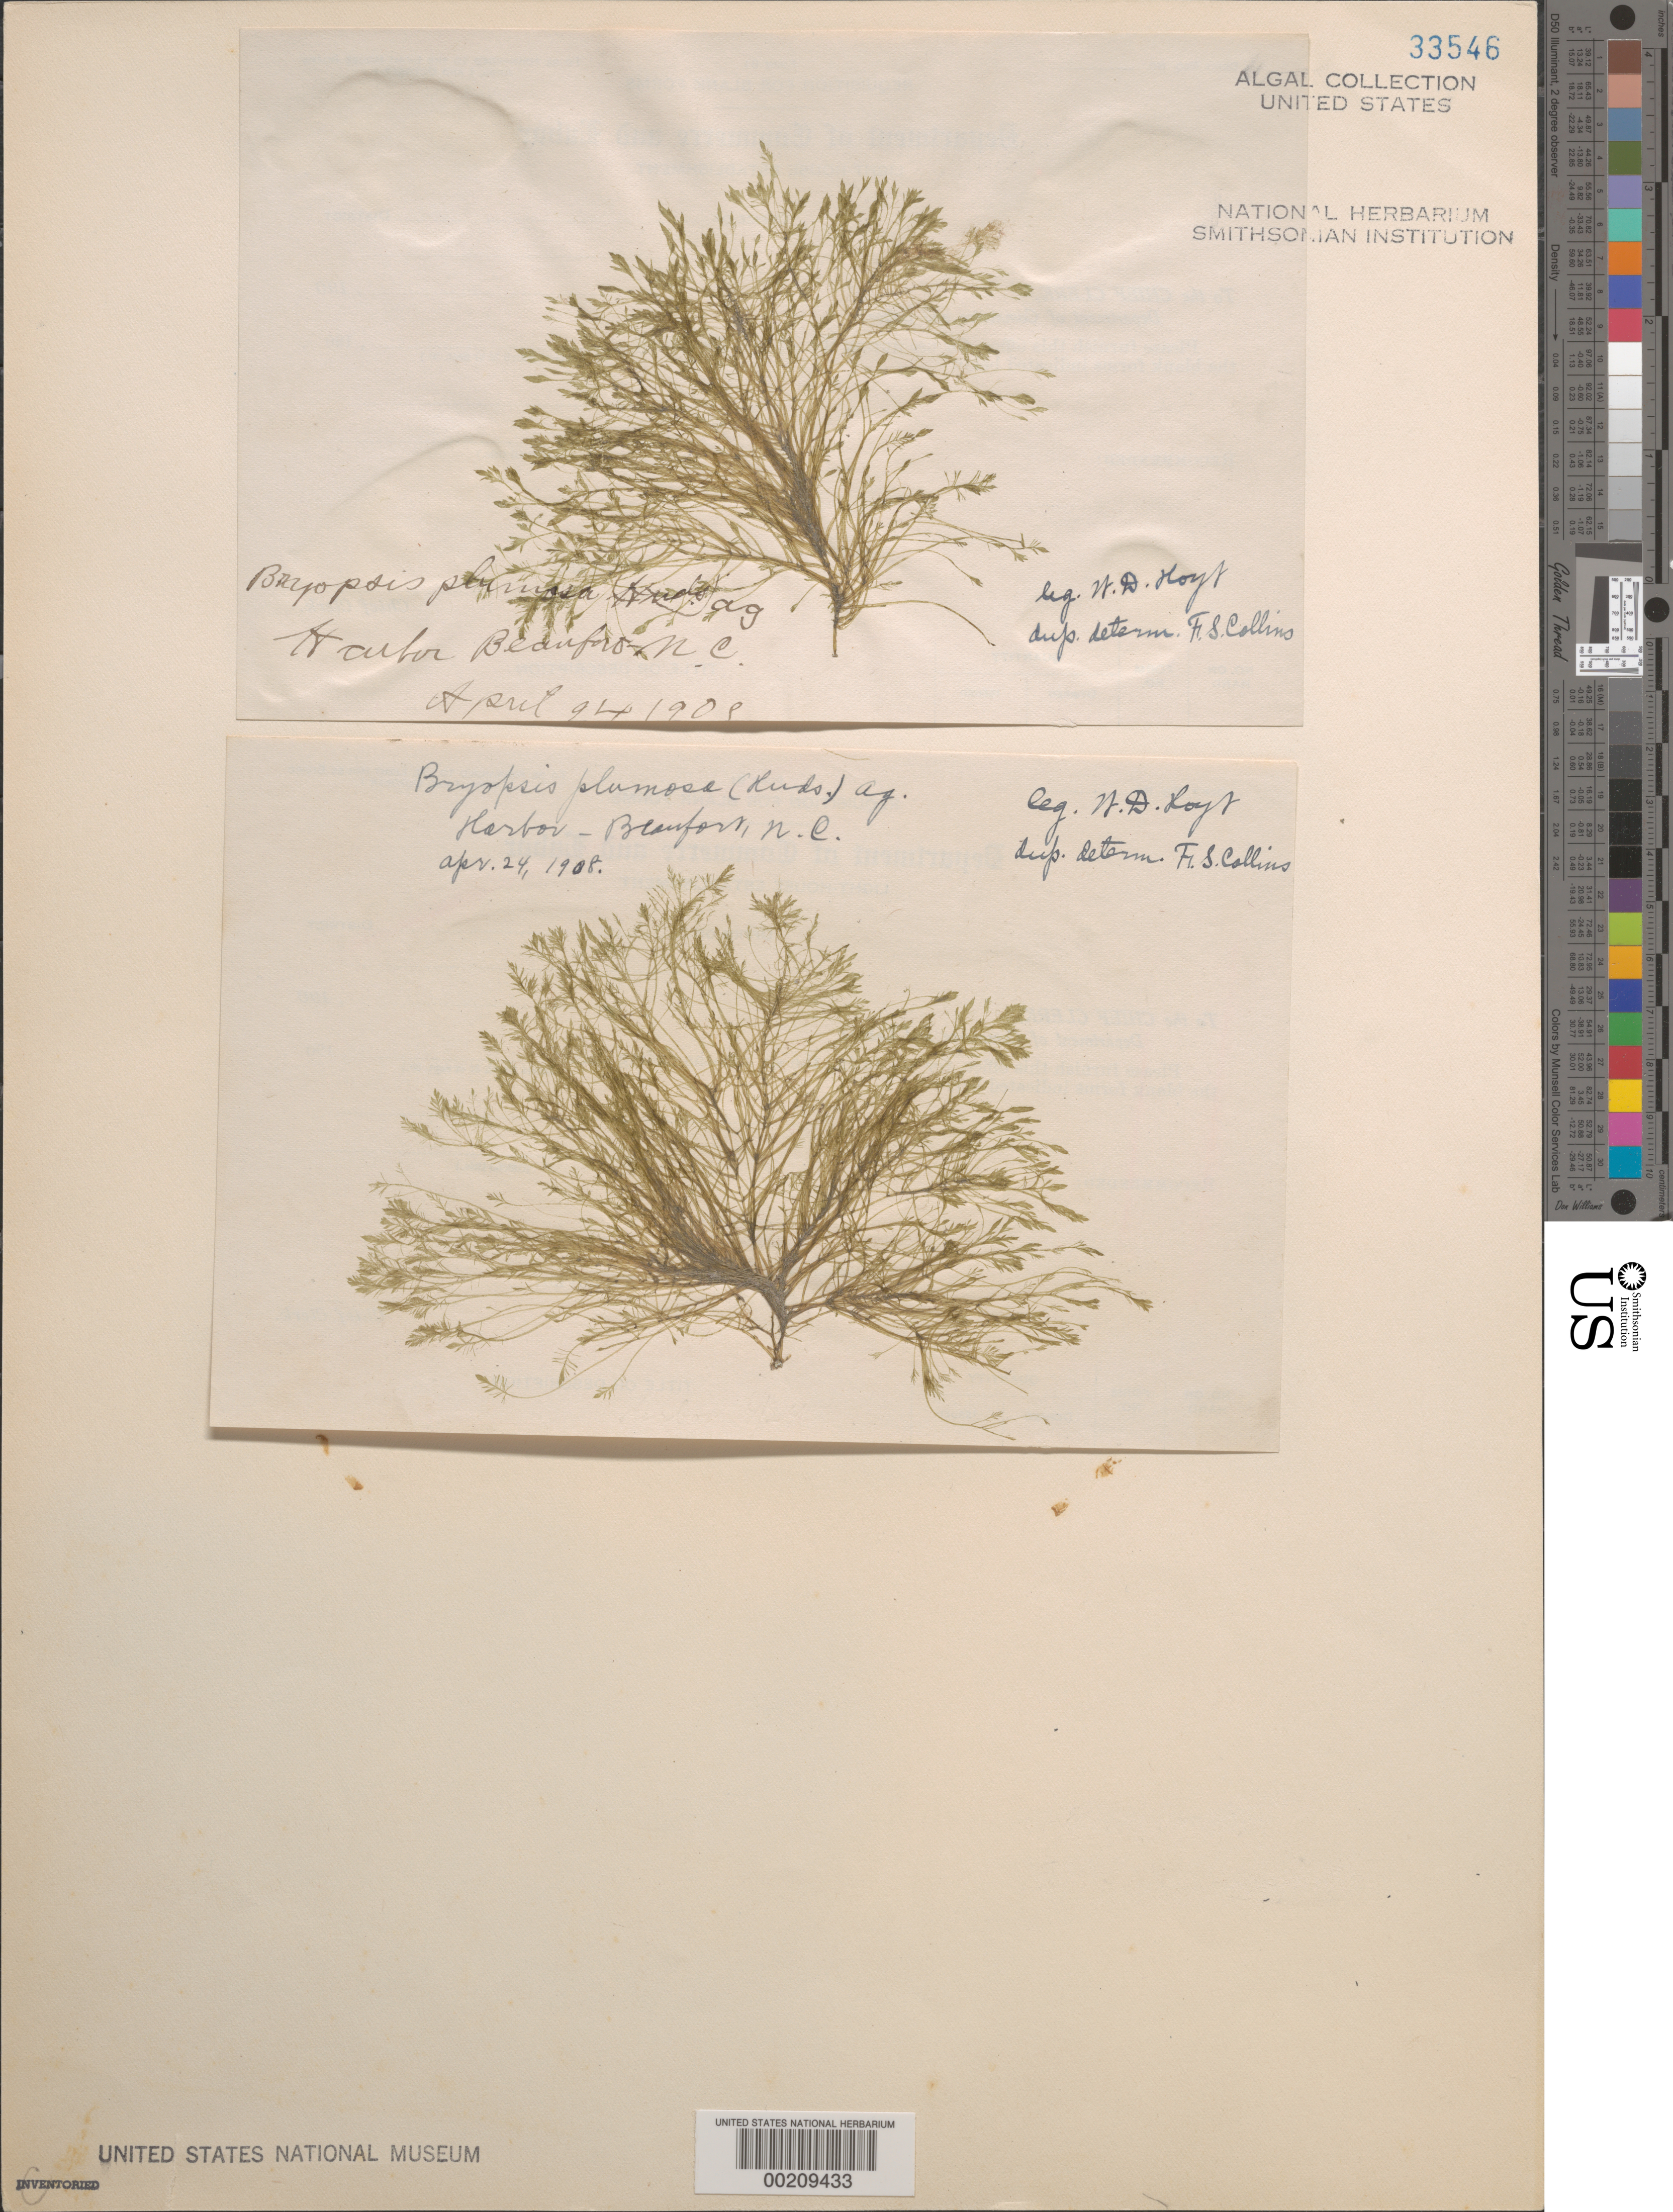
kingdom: Plantae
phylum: Chlorophyta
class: Ulvophyceae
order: Bryopsidales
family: Bryopsidaceae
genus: Bryopsis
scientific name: Bryopsis plumosa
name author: (Huds.) C. Agardh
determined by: Collins, Frank S.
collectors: W. D. Hoyt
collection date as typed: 24 Apr 1908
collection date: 1908-04-24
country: United States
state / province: North Carolina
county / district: Carteret County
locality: Beaufort Harbor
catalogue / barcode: US 33546